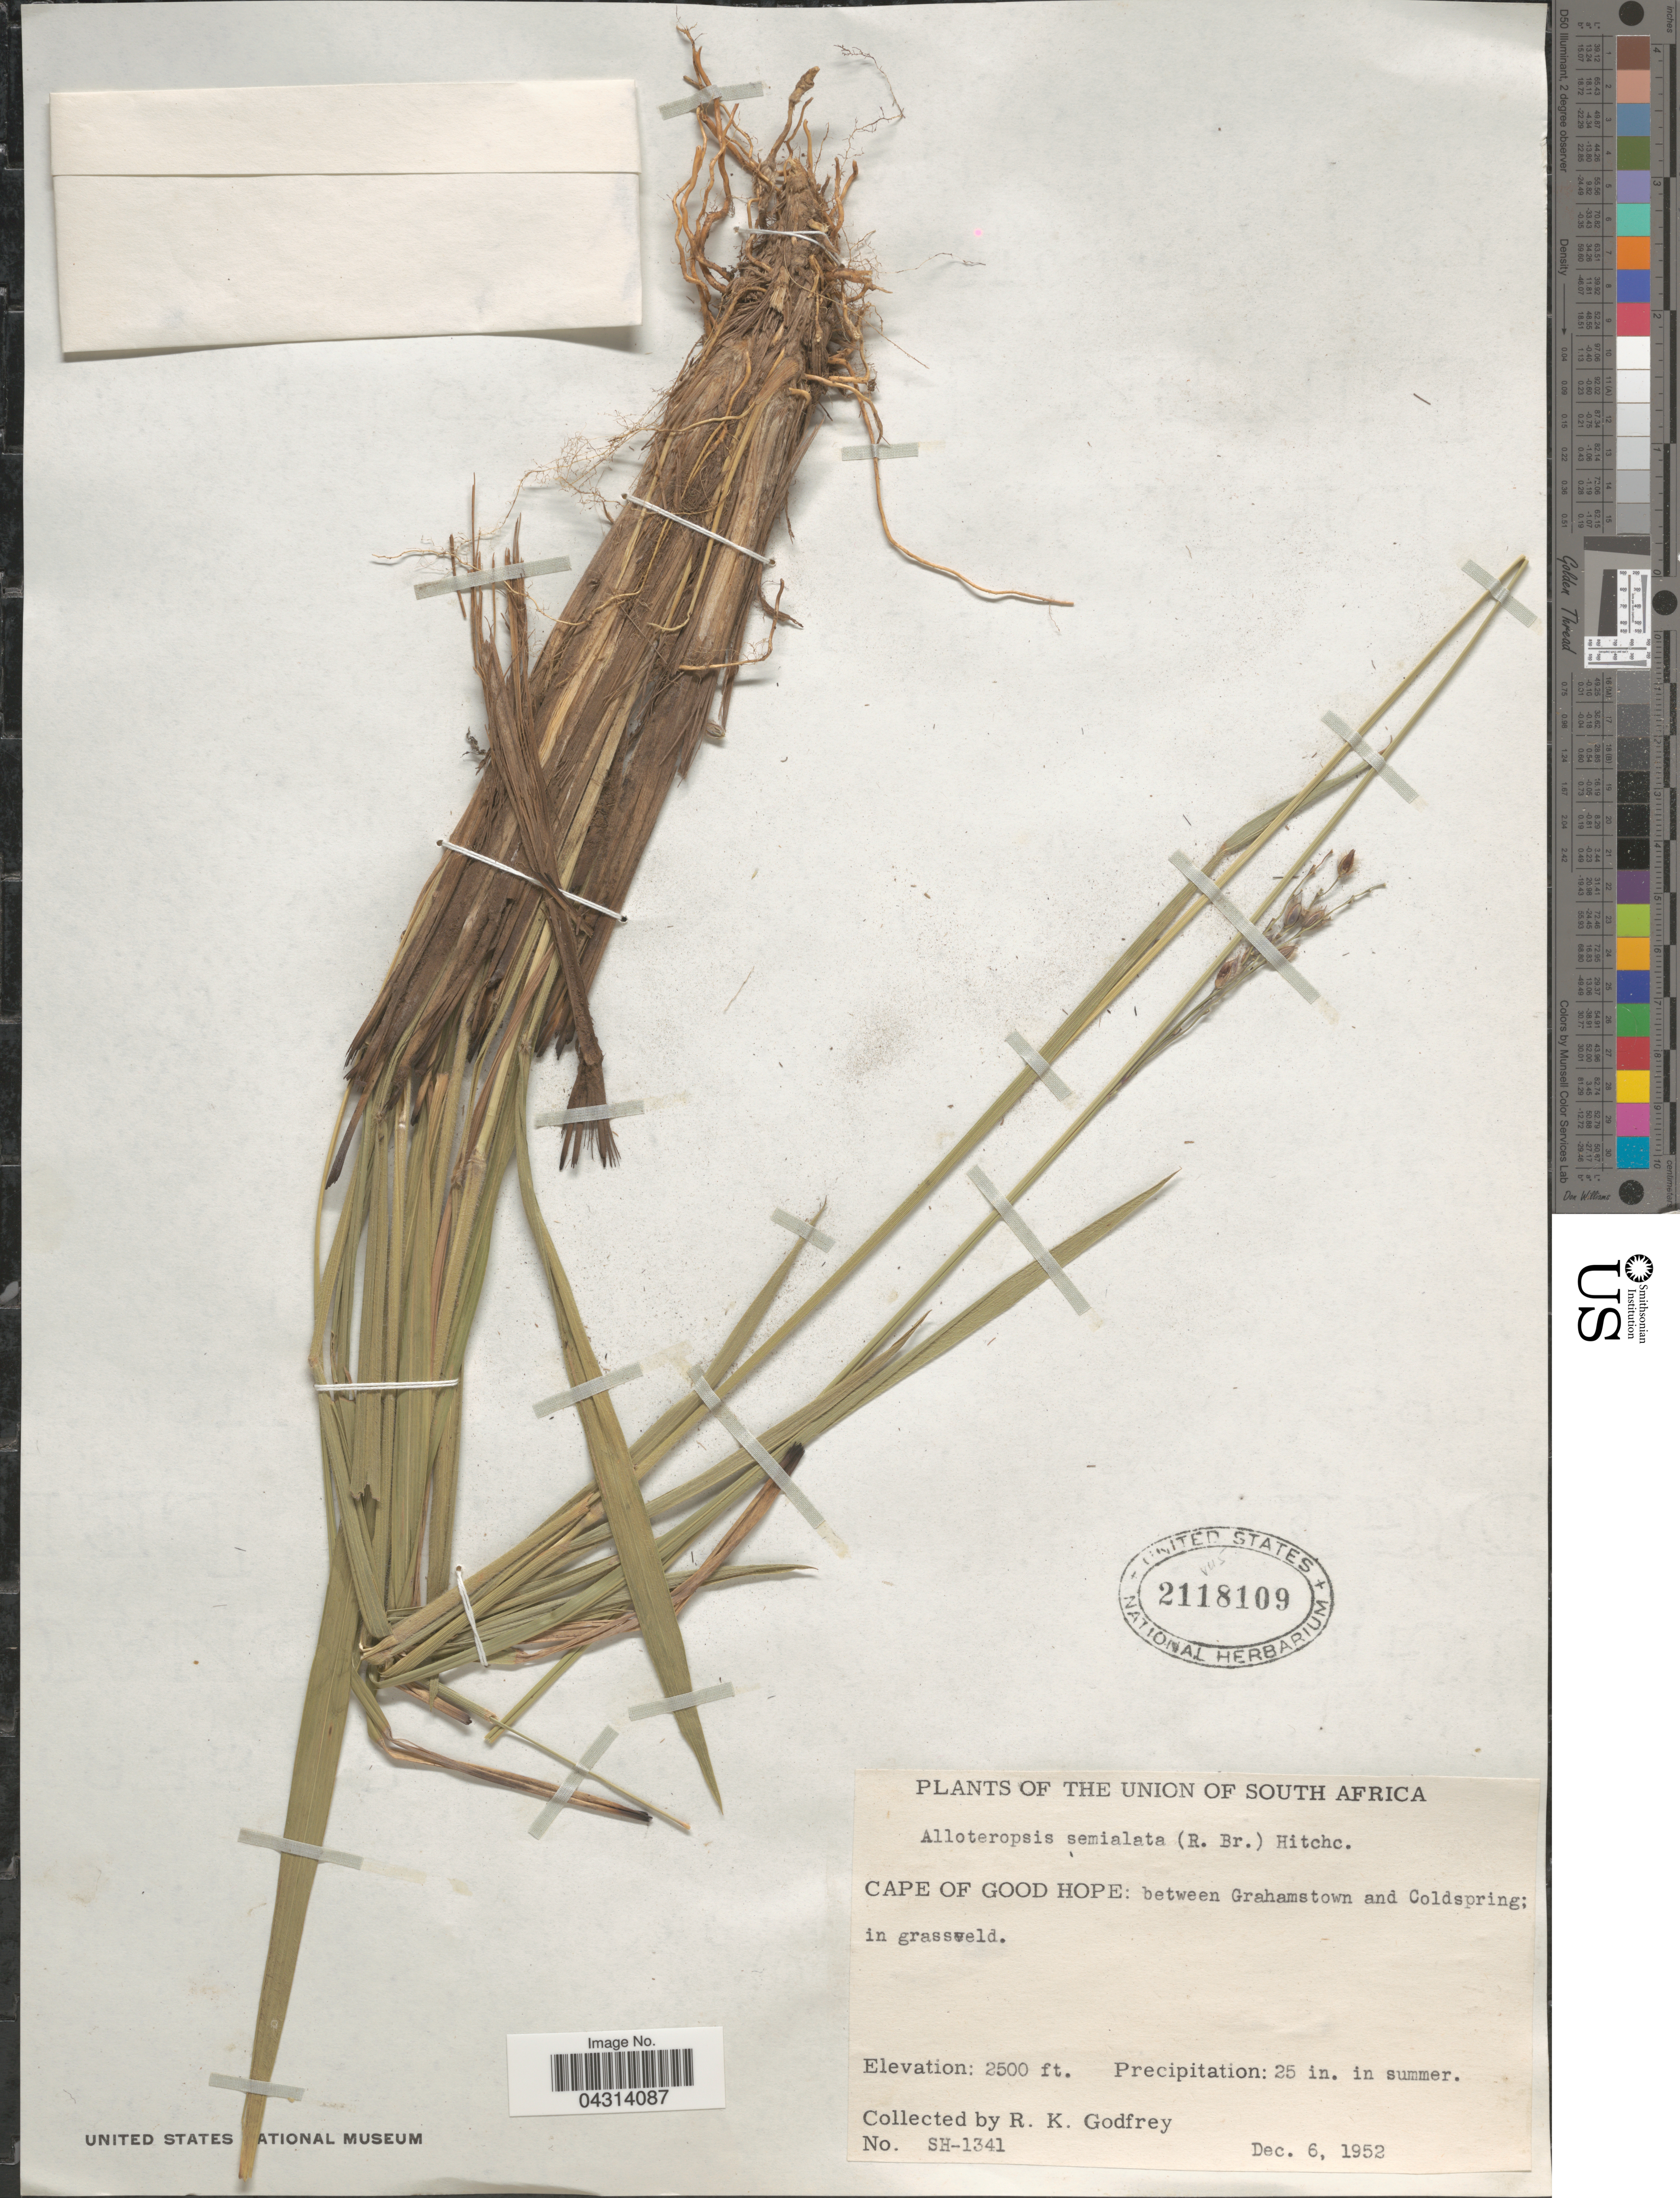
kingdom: Plantae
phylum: Tracheophyta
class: Liliopsida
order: Poales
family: Poaceae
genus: Alloteropsis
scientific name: Alloteropsis semialata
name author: (R. Br.) Hitchc.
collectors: R. K. Godfrey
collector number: SH-1341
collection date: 1952-12-06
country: South Africa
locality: Union of South Africa. Cape of Good Hope: between Grahamstown and Coldspring; in grassveld.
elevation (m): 762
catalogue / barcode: US 2118109